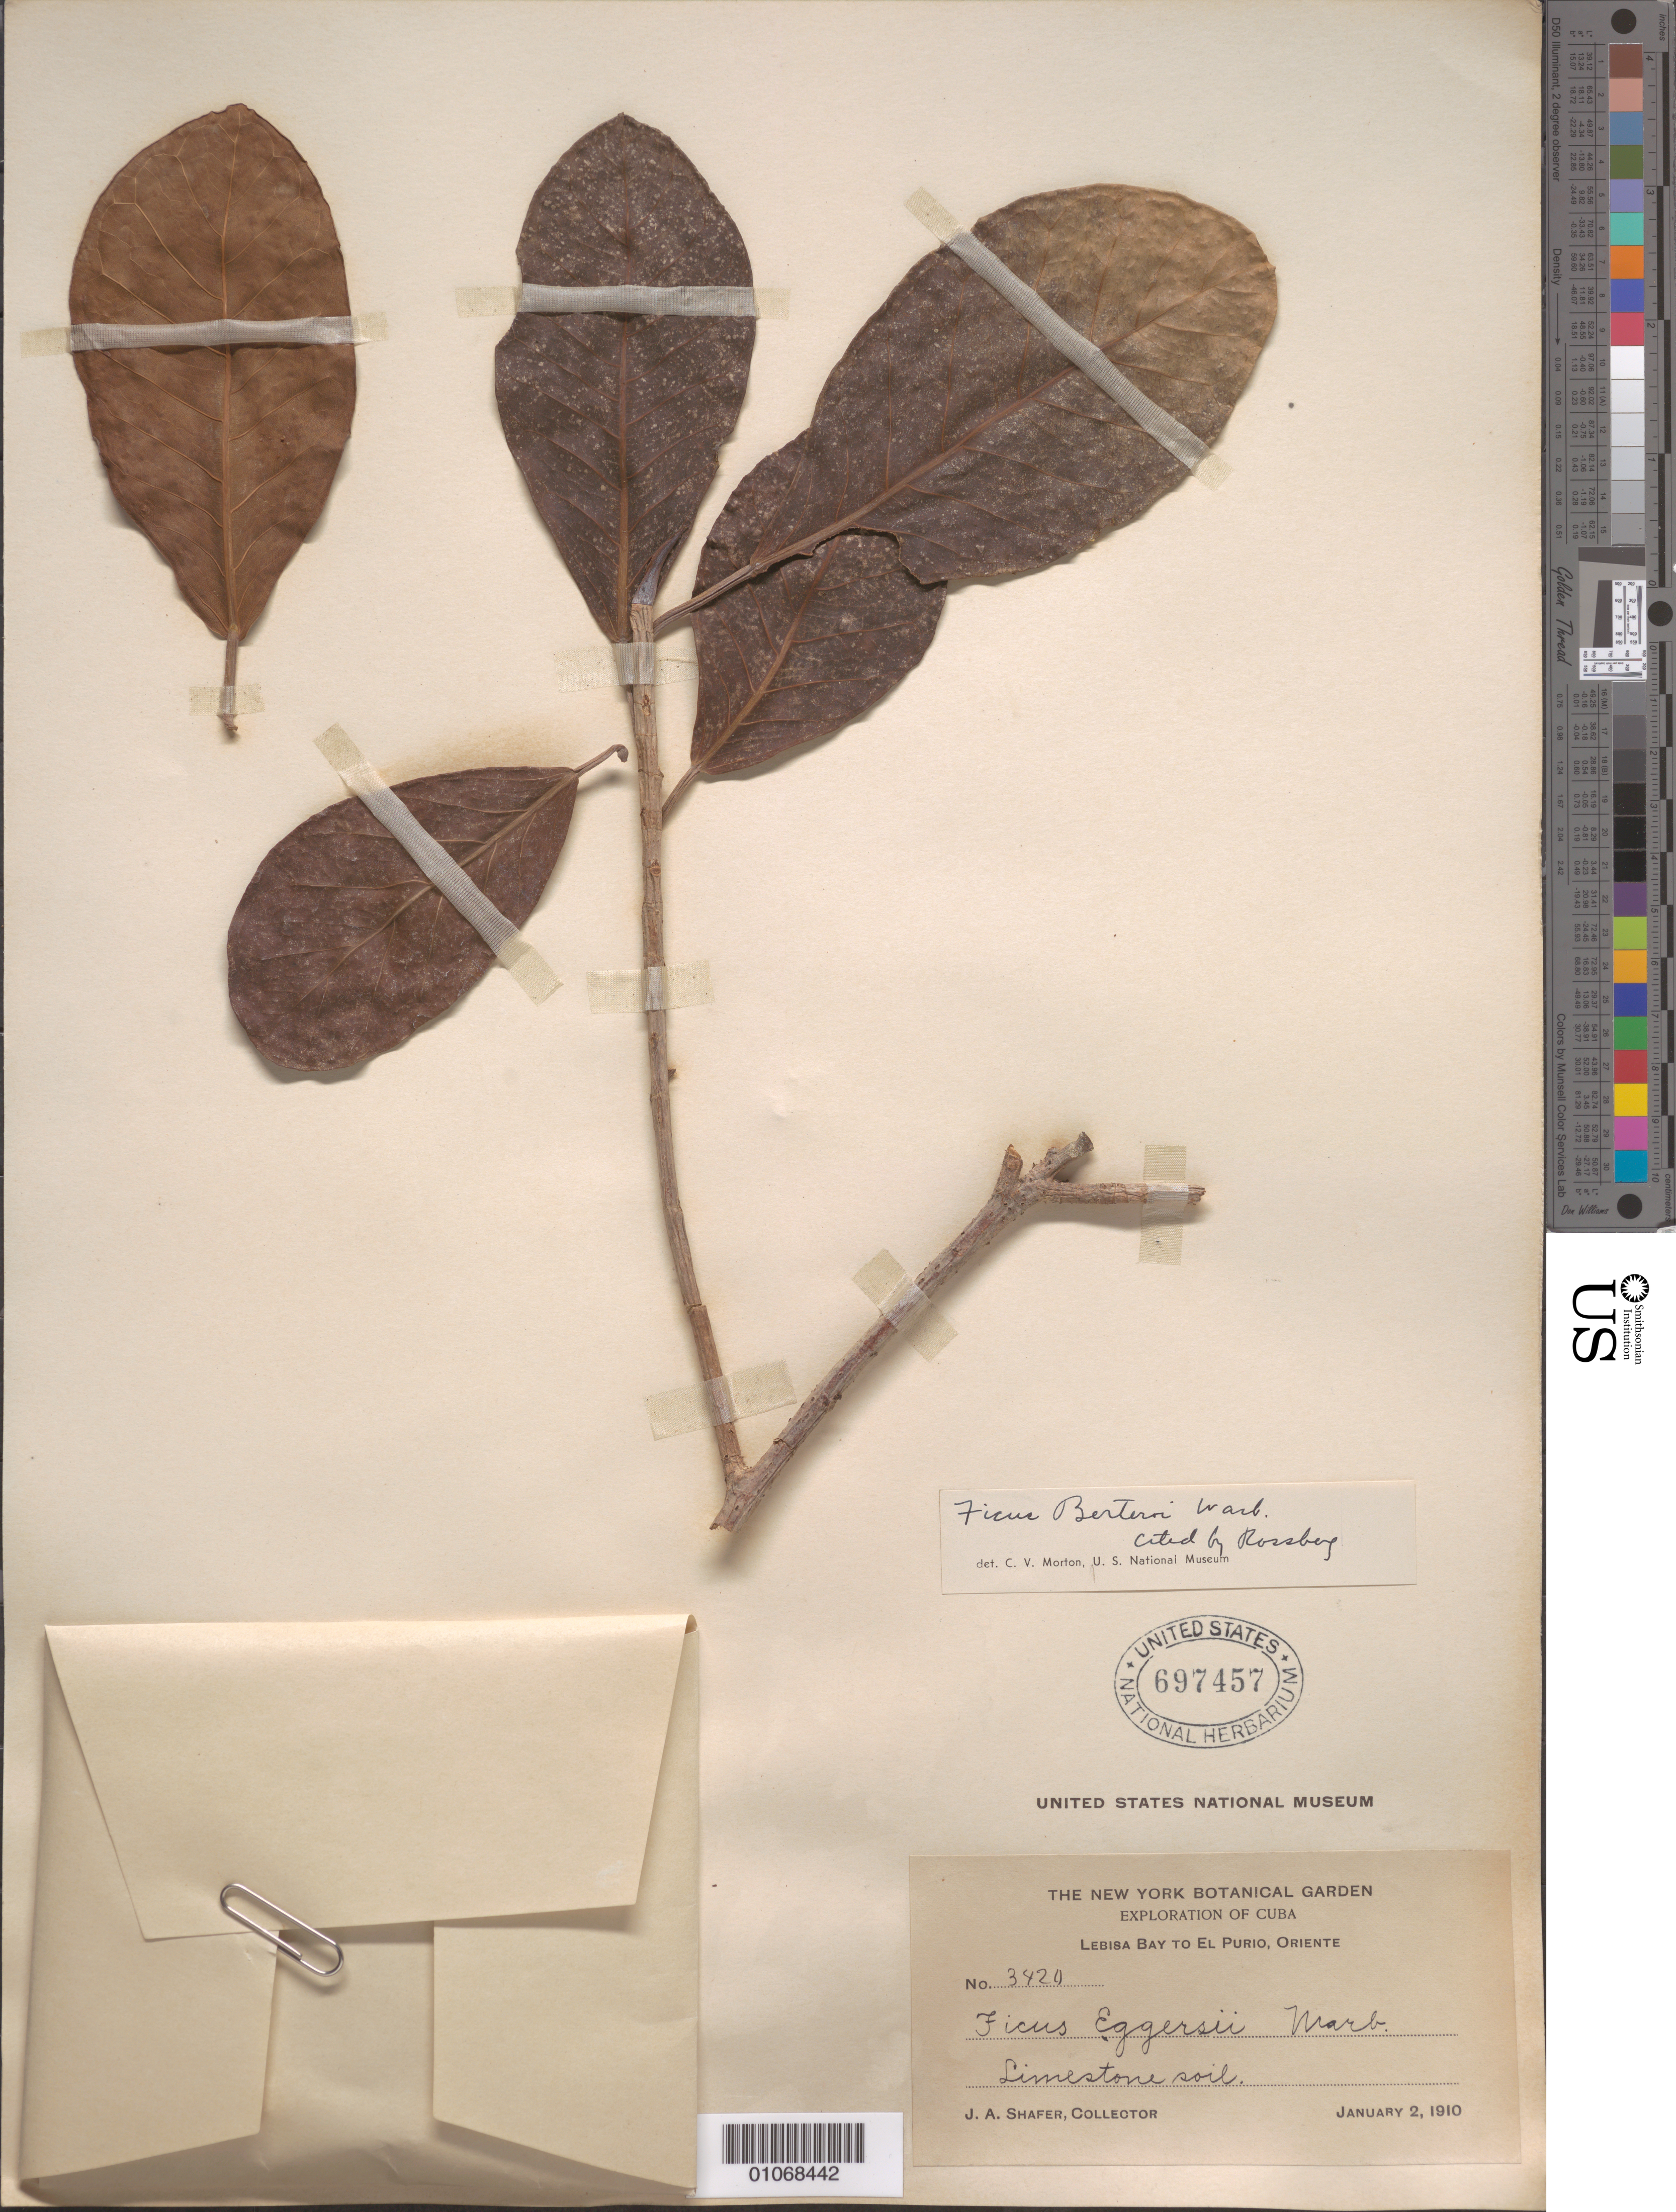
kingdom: Plantae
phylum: Tracheophyta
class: Magnoliopsida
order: Rosales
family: Moraceae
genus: Ficus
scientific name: Ficus trigonata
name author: L.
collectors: J. A. Shafer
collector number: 3420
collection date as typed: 02 Jan 1910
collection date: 1910-01-02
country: Cuba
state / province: Oriente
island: Cuba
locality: Lesisa Bay to El Purio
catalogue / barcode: US 697457